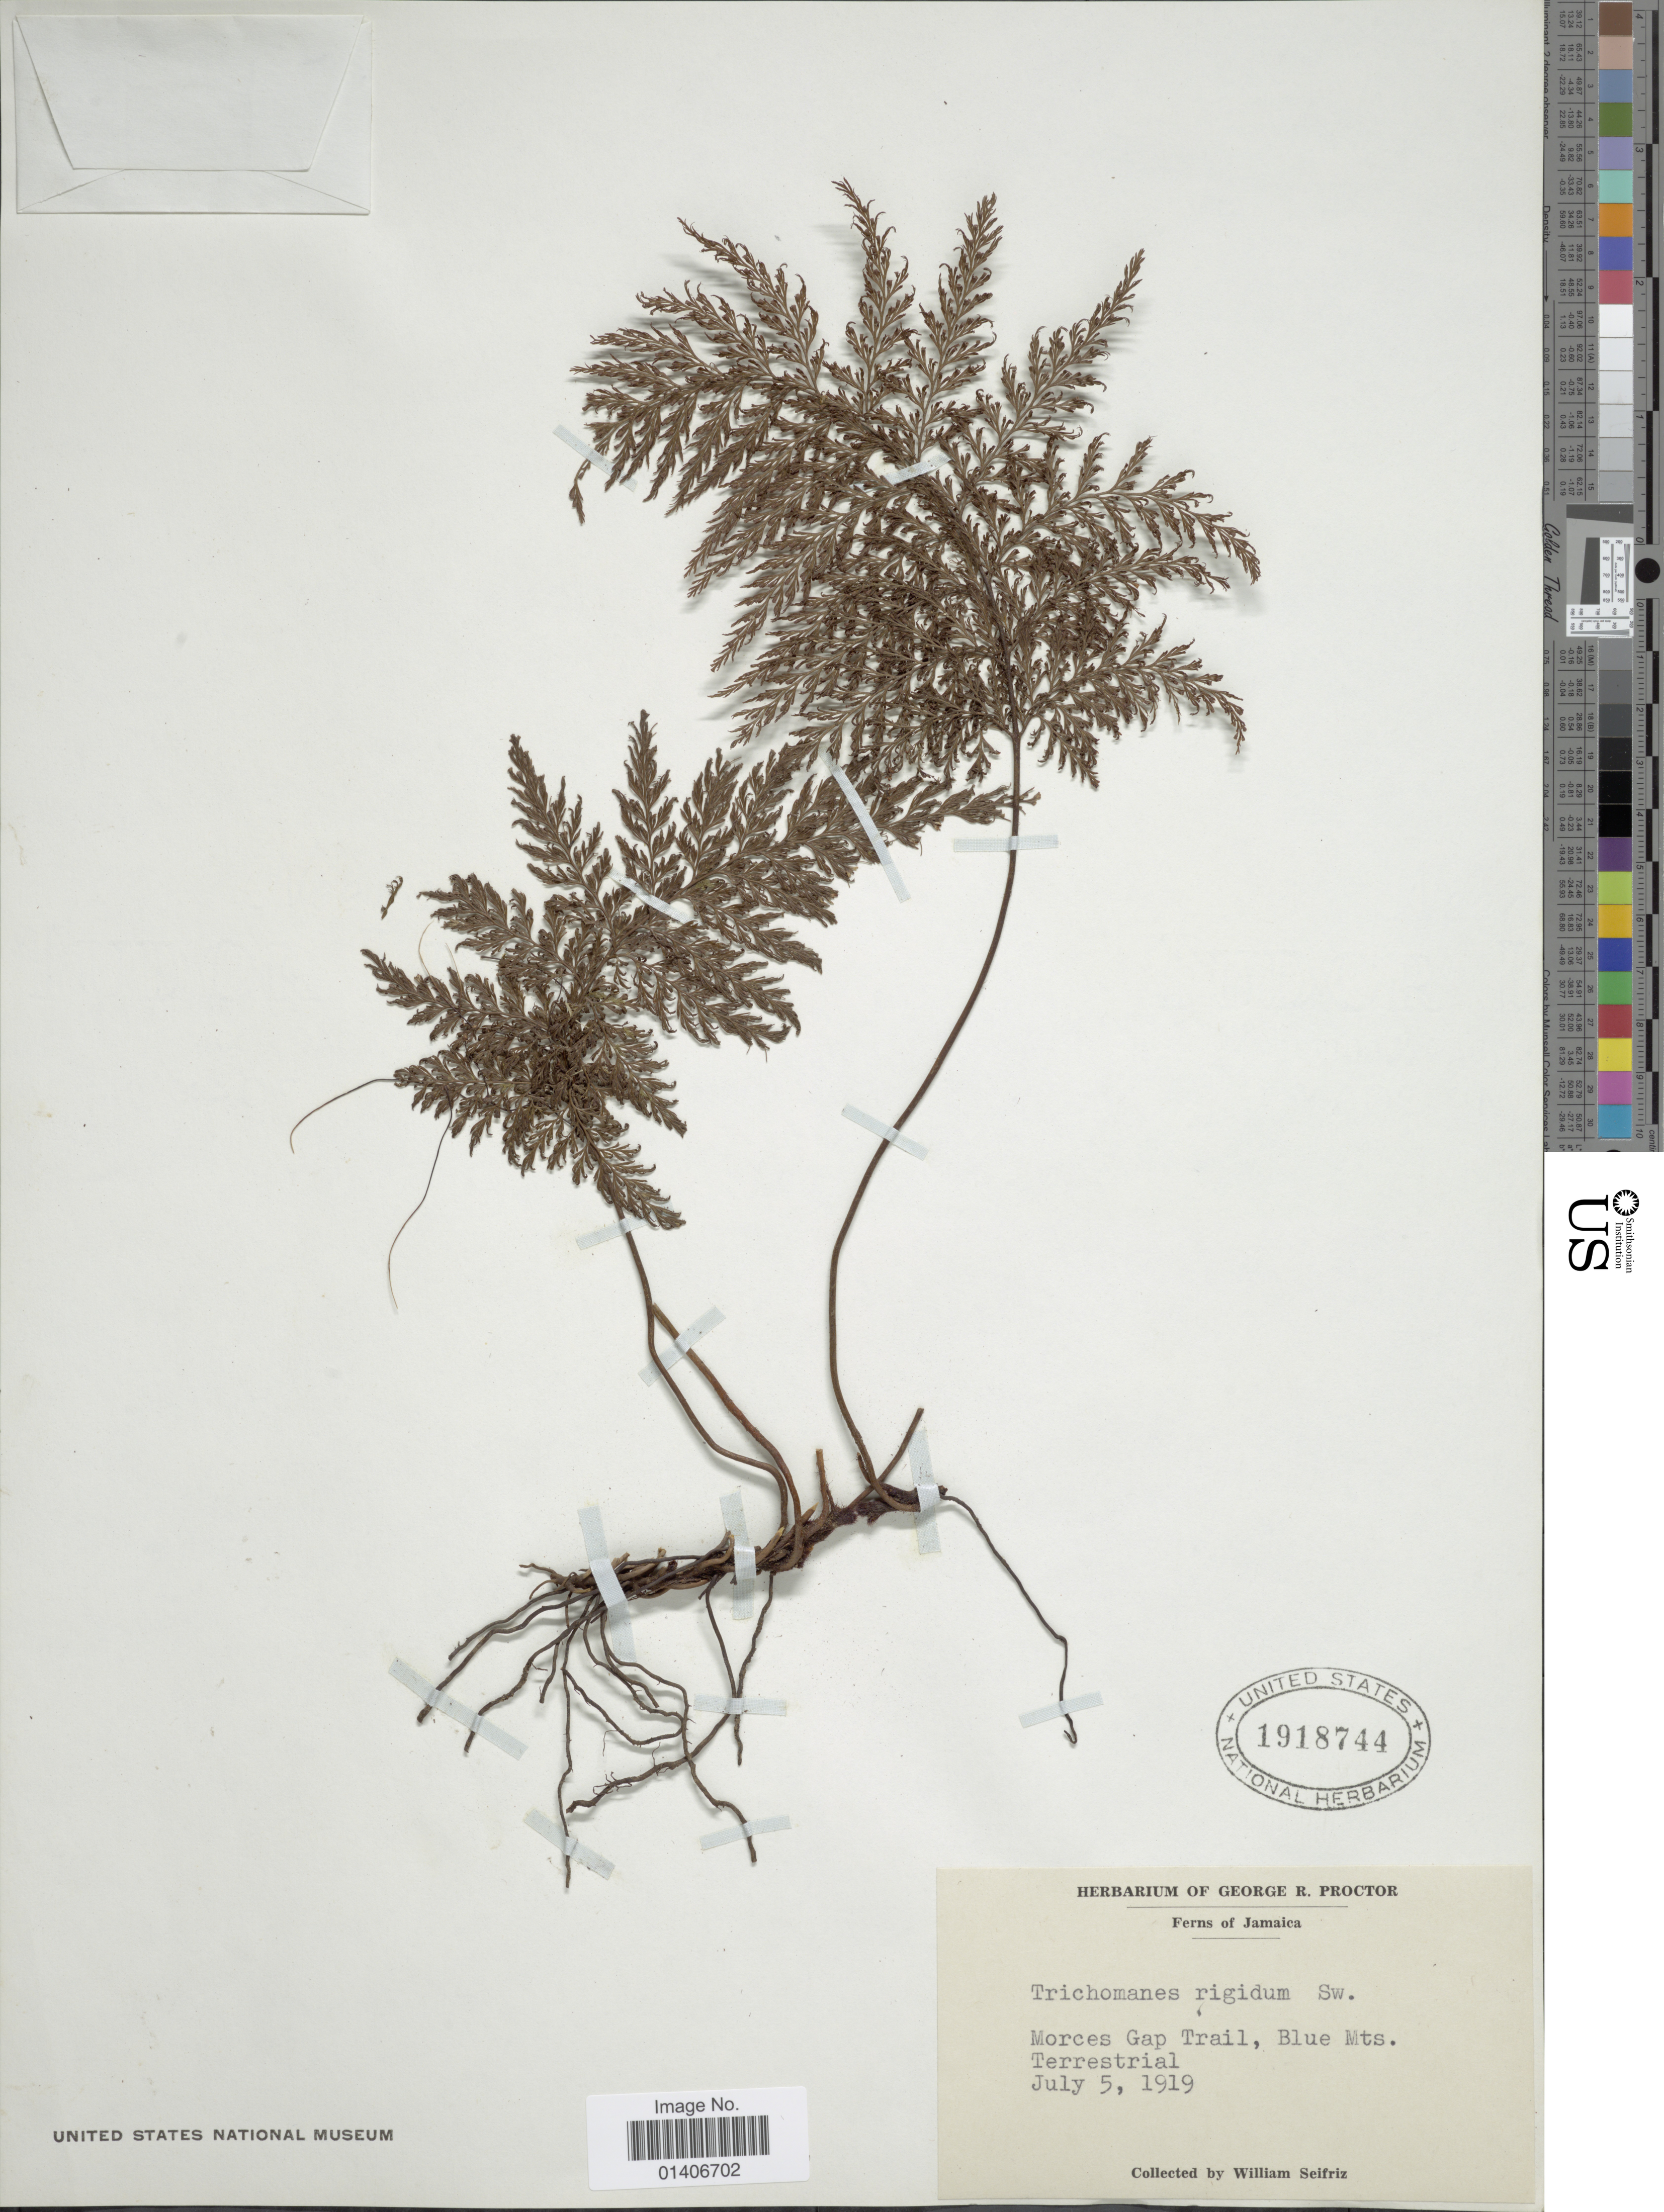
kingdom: Plantae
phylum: Tracheophyta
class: Polypodiopsida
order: Hymenophyllales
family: Hymenophyllaceae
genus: Abrodictyum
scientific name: Abrodictyum rigidum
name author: (Sw.) Ebihara & Dubuisson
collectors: W. Seifriz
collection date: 1919-07-05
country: Jamaica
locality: Morces Gap TRail, Blue Mts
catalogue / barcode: US 1918744